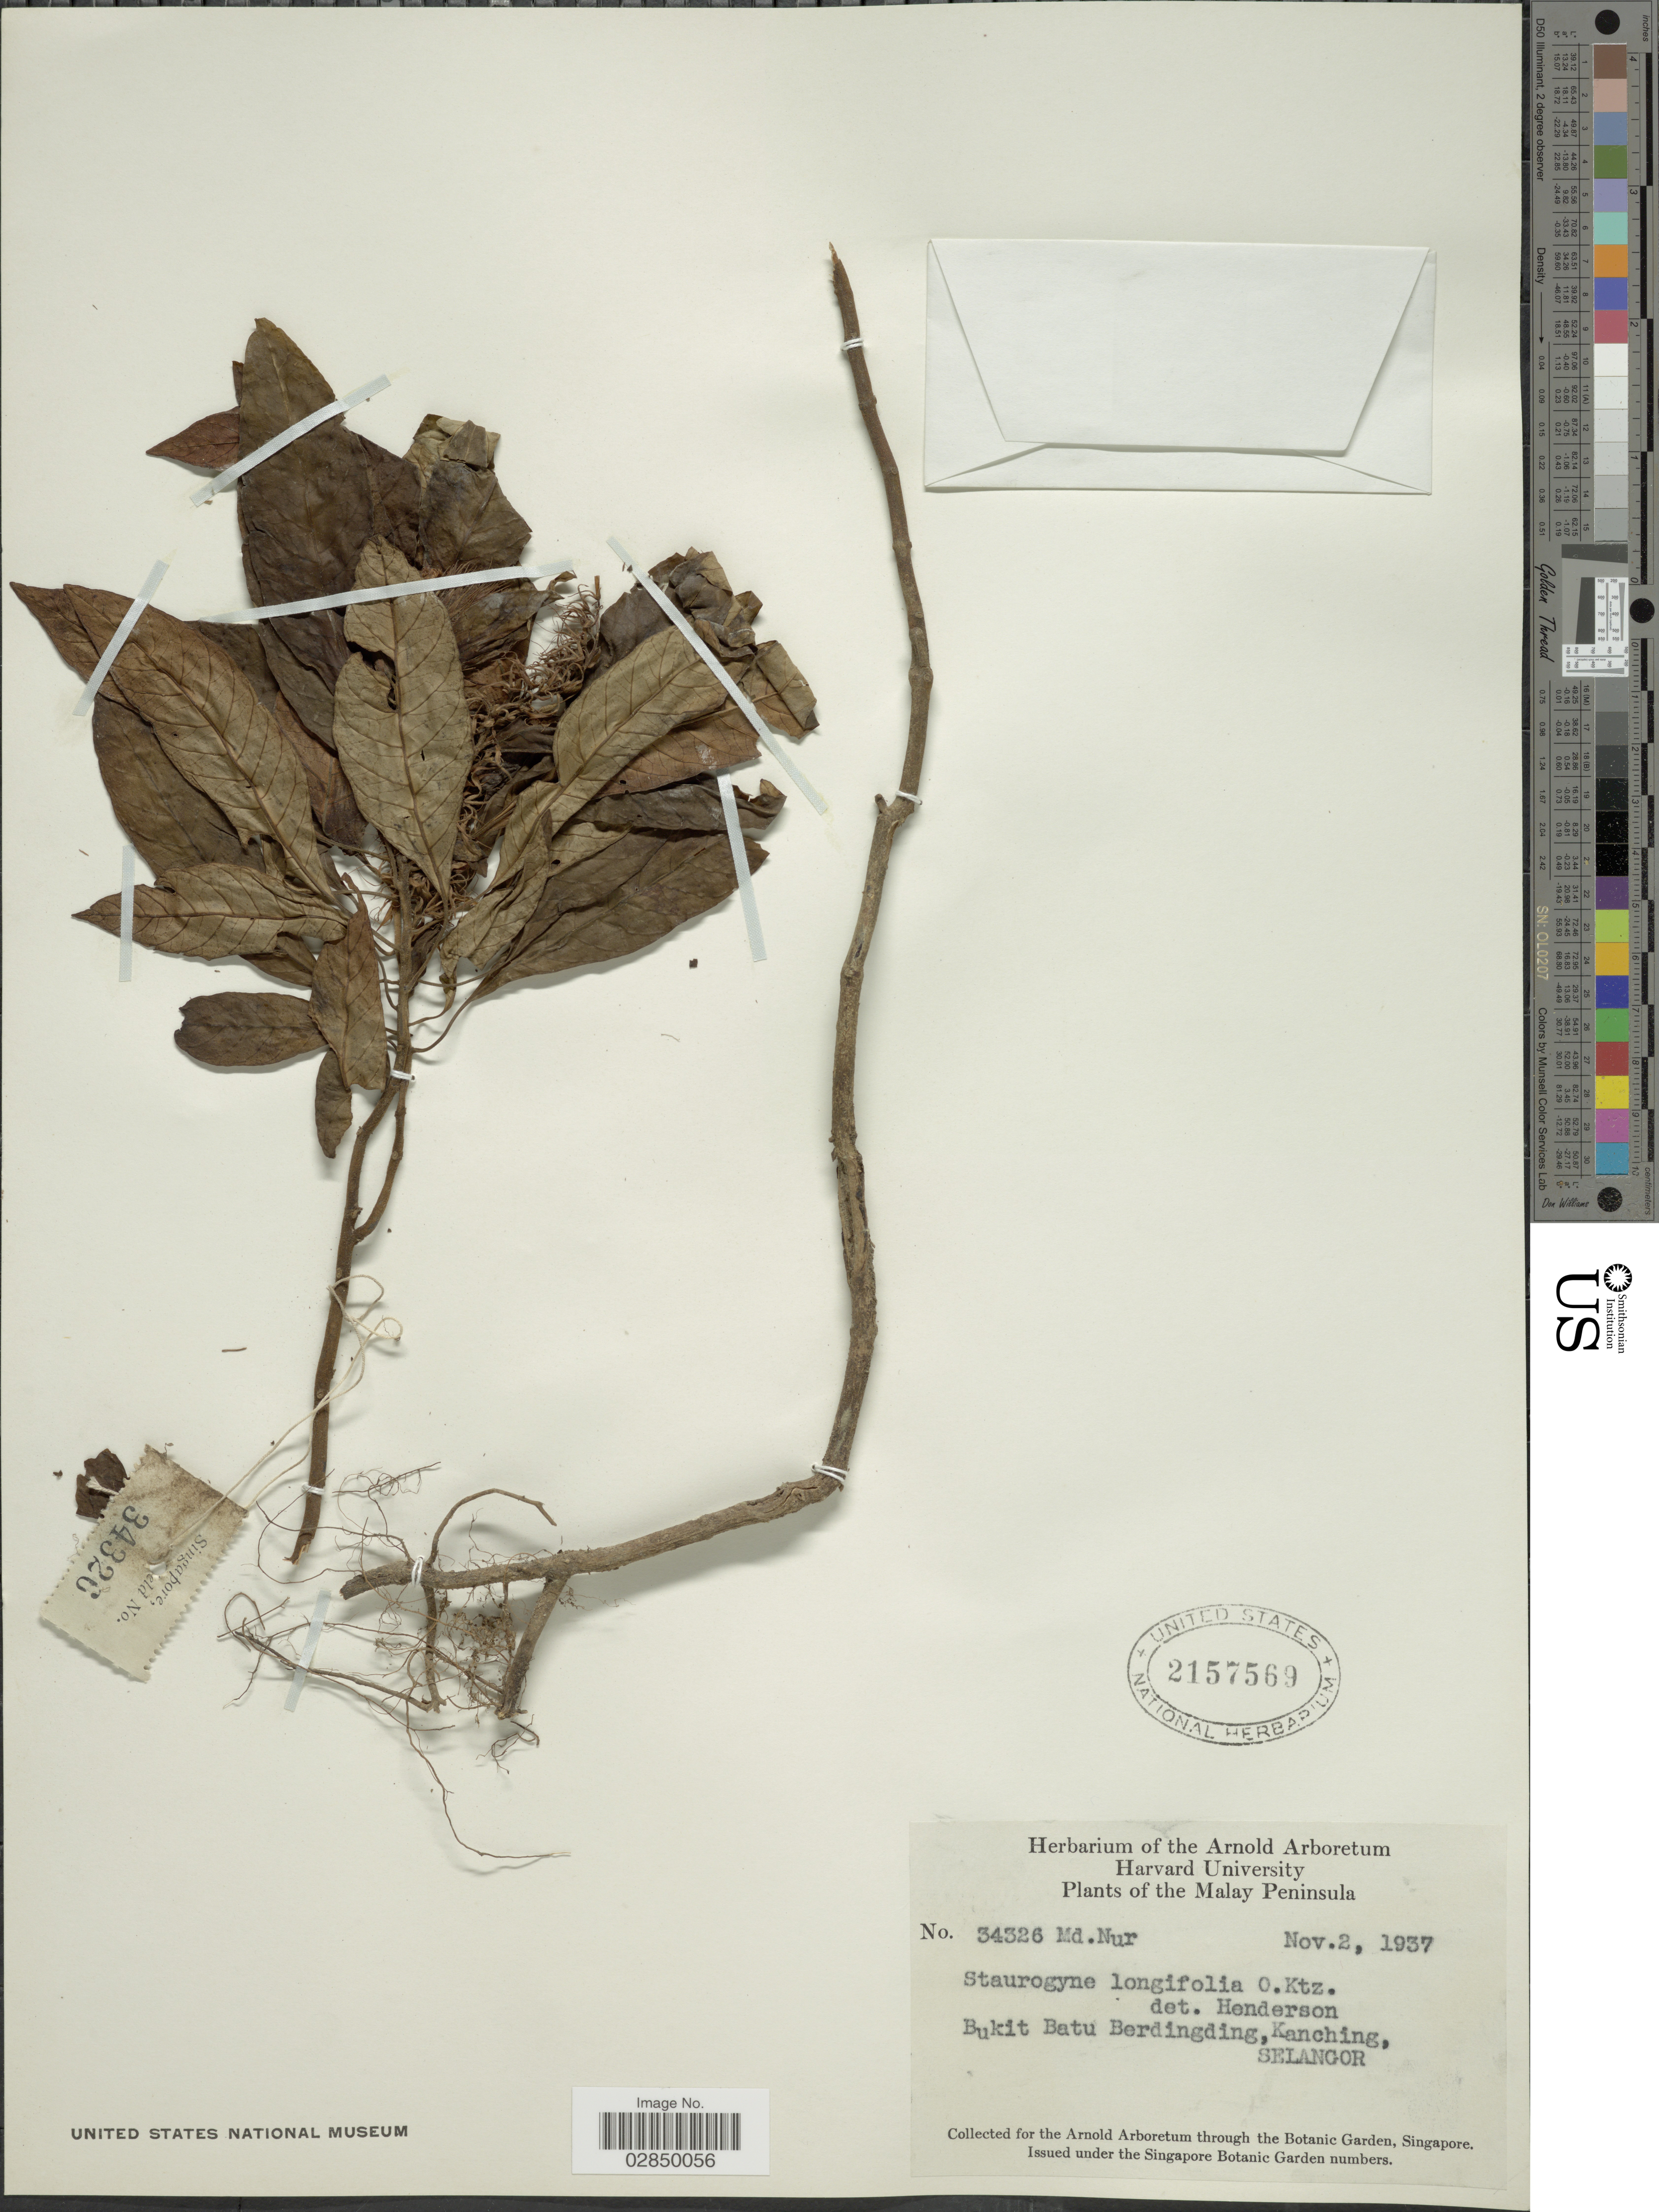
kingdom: Plantae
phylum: Tracheophyta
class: Magnoliopsida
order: Lamiales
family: Acanthaceae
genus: Staurogyne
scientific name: Staurogyne longifolia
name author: Kuntze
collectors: M. Nur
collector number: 34326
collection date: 1937-11-02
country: Malaysia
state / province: Selangor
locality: The Malay Peninsula. Bukit Batu Berdingding, Kanching.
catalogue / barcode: US 2157569